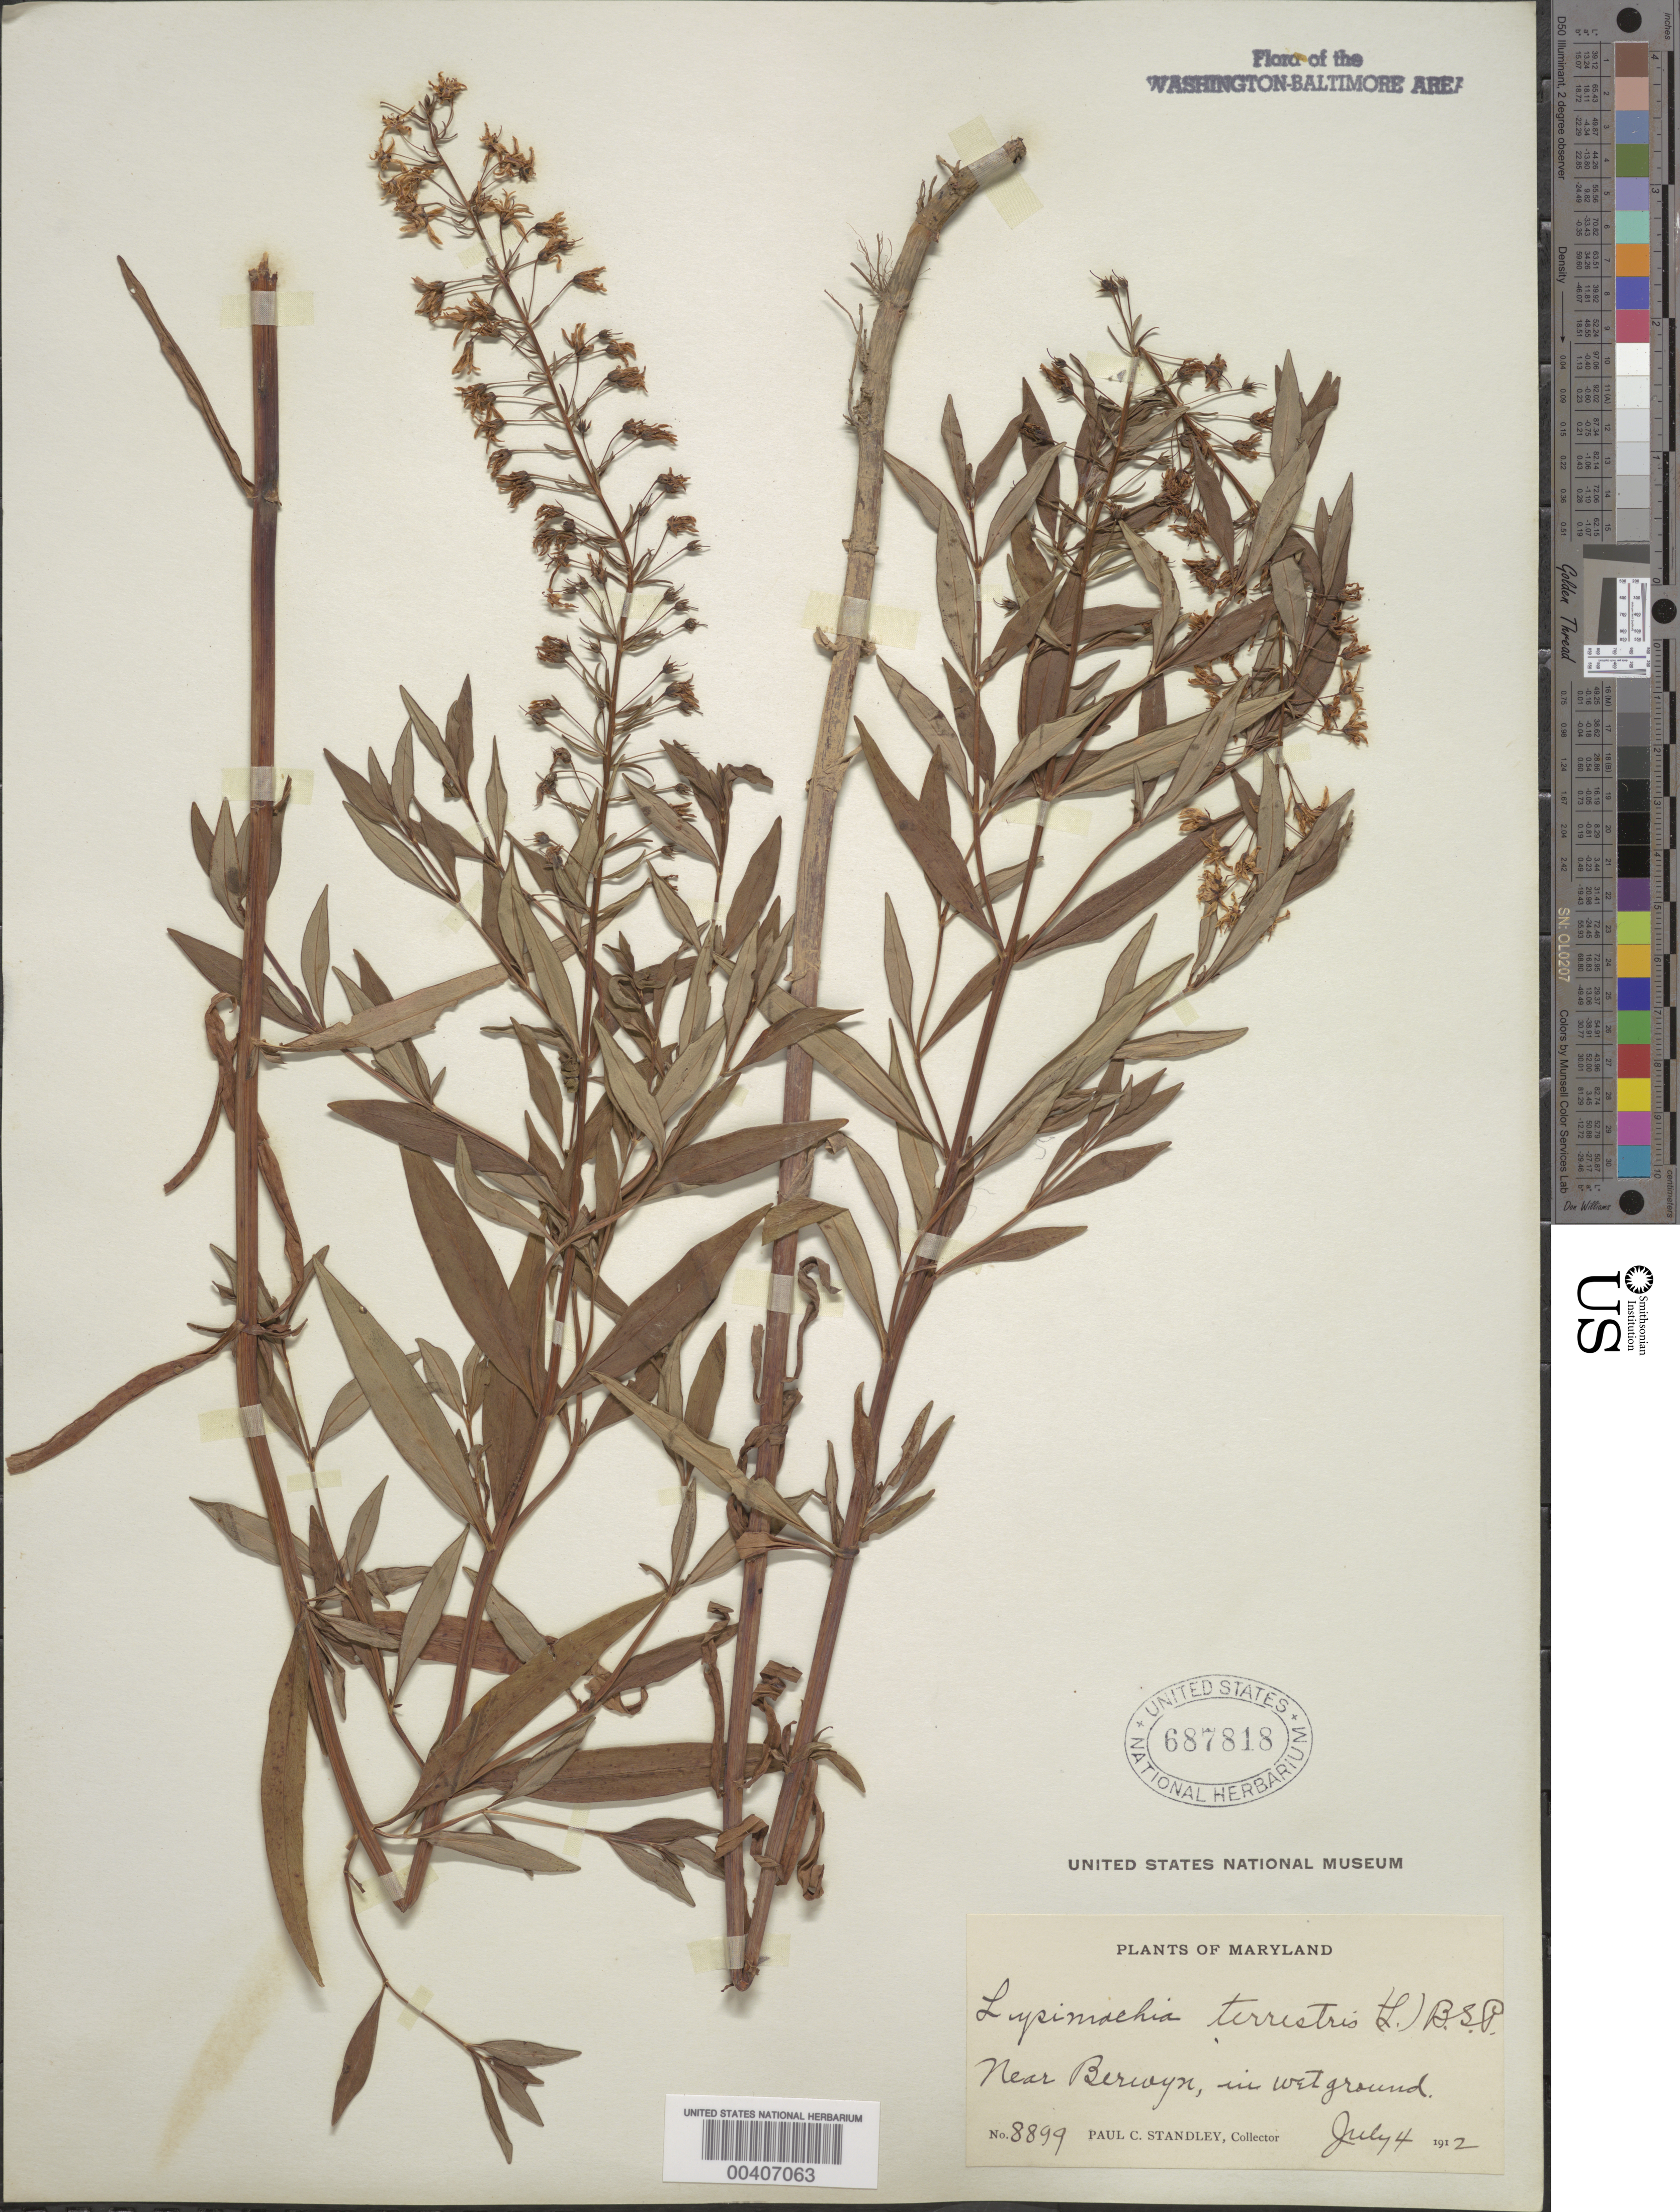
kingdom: Plantae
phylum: Tracheophyta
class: Magnoliopsida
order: Ericales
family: Primulaceae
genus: Lysimachia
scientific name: Lysimachia terrestris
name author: (L.) Britton, Stearns & Poggenb.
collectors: P. C. Standley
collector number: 8899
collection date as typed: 04 Jul 1912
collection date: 1912-07-04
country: United States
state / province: Maryland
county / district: Prince George's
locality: Berwyn vicinity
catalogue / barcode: US 687818